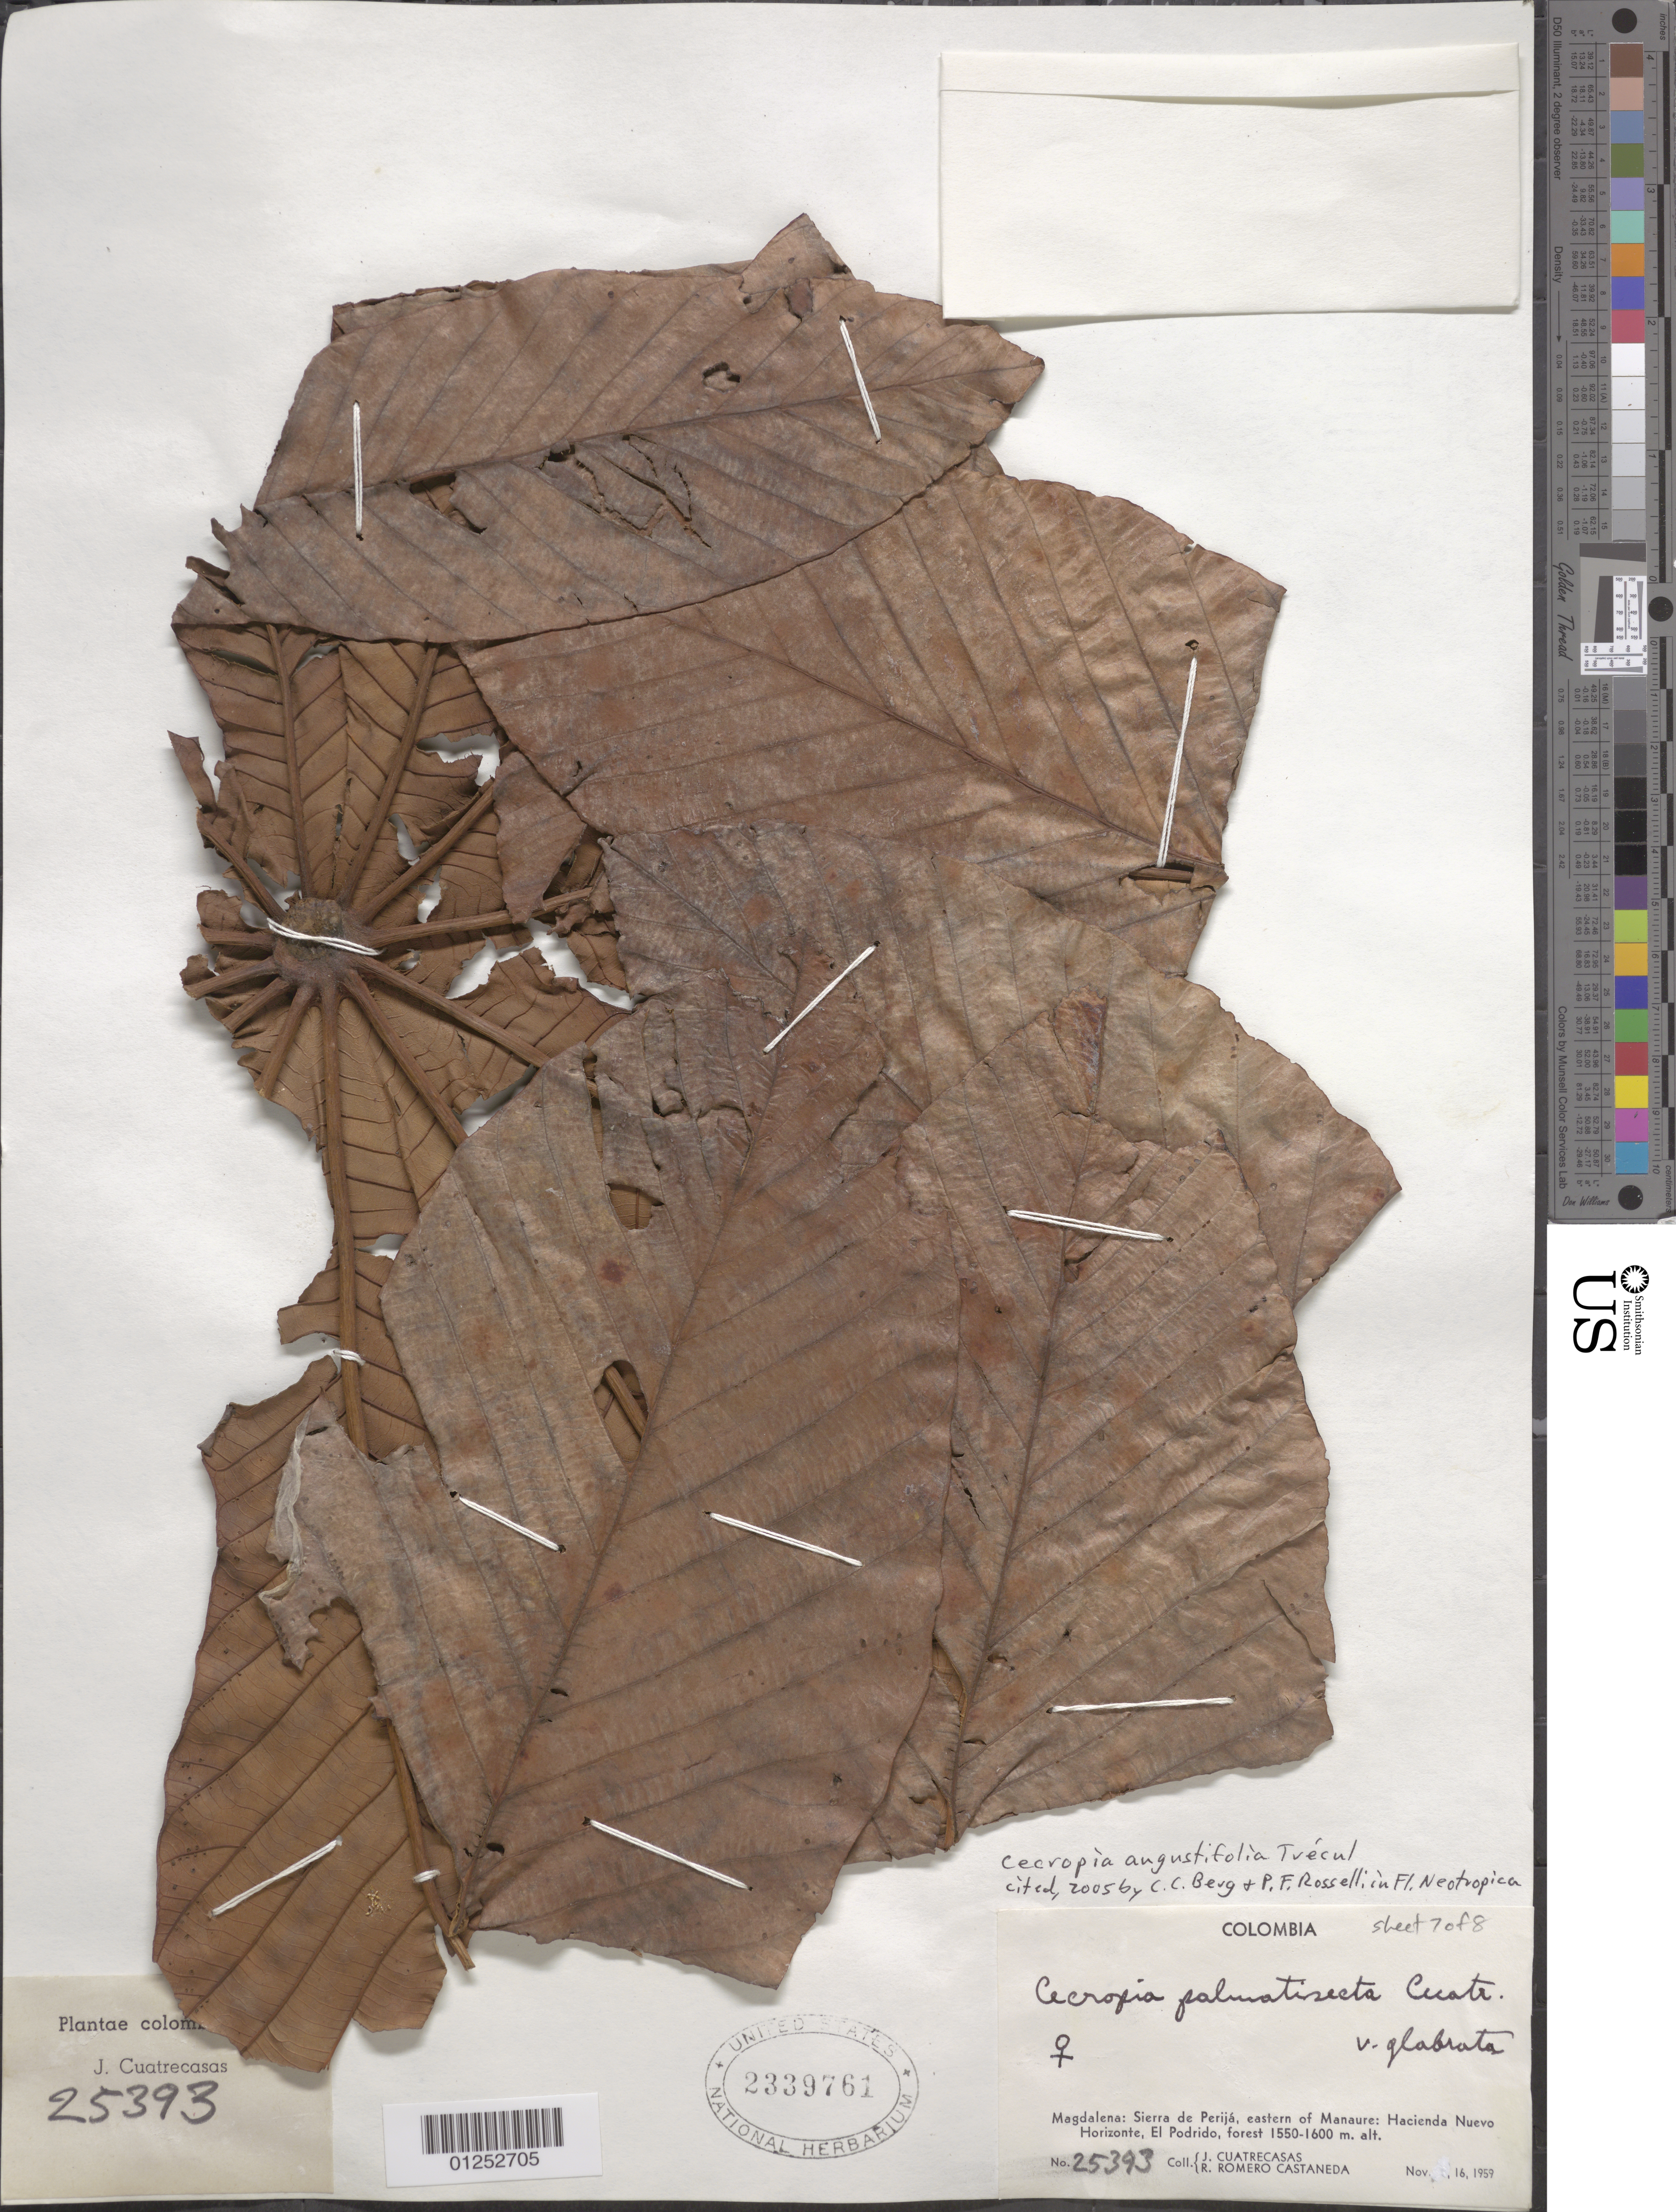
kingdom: Plantae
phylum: Tracheophyta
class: Magnoliopsida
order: Rosales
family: Urticaceae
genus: Cecropia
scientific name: Cecropia angustifolia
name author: Trécul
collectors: J. Cuatrecasas & R. Romero Castañeda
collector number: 25393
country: Colombia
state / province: Magdalena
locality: Sierra de Perija, E of Manaure, Hacienda Nuevo Horizonte, El Podrido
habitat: Forest.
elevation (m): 1550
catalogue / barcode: US 2339761